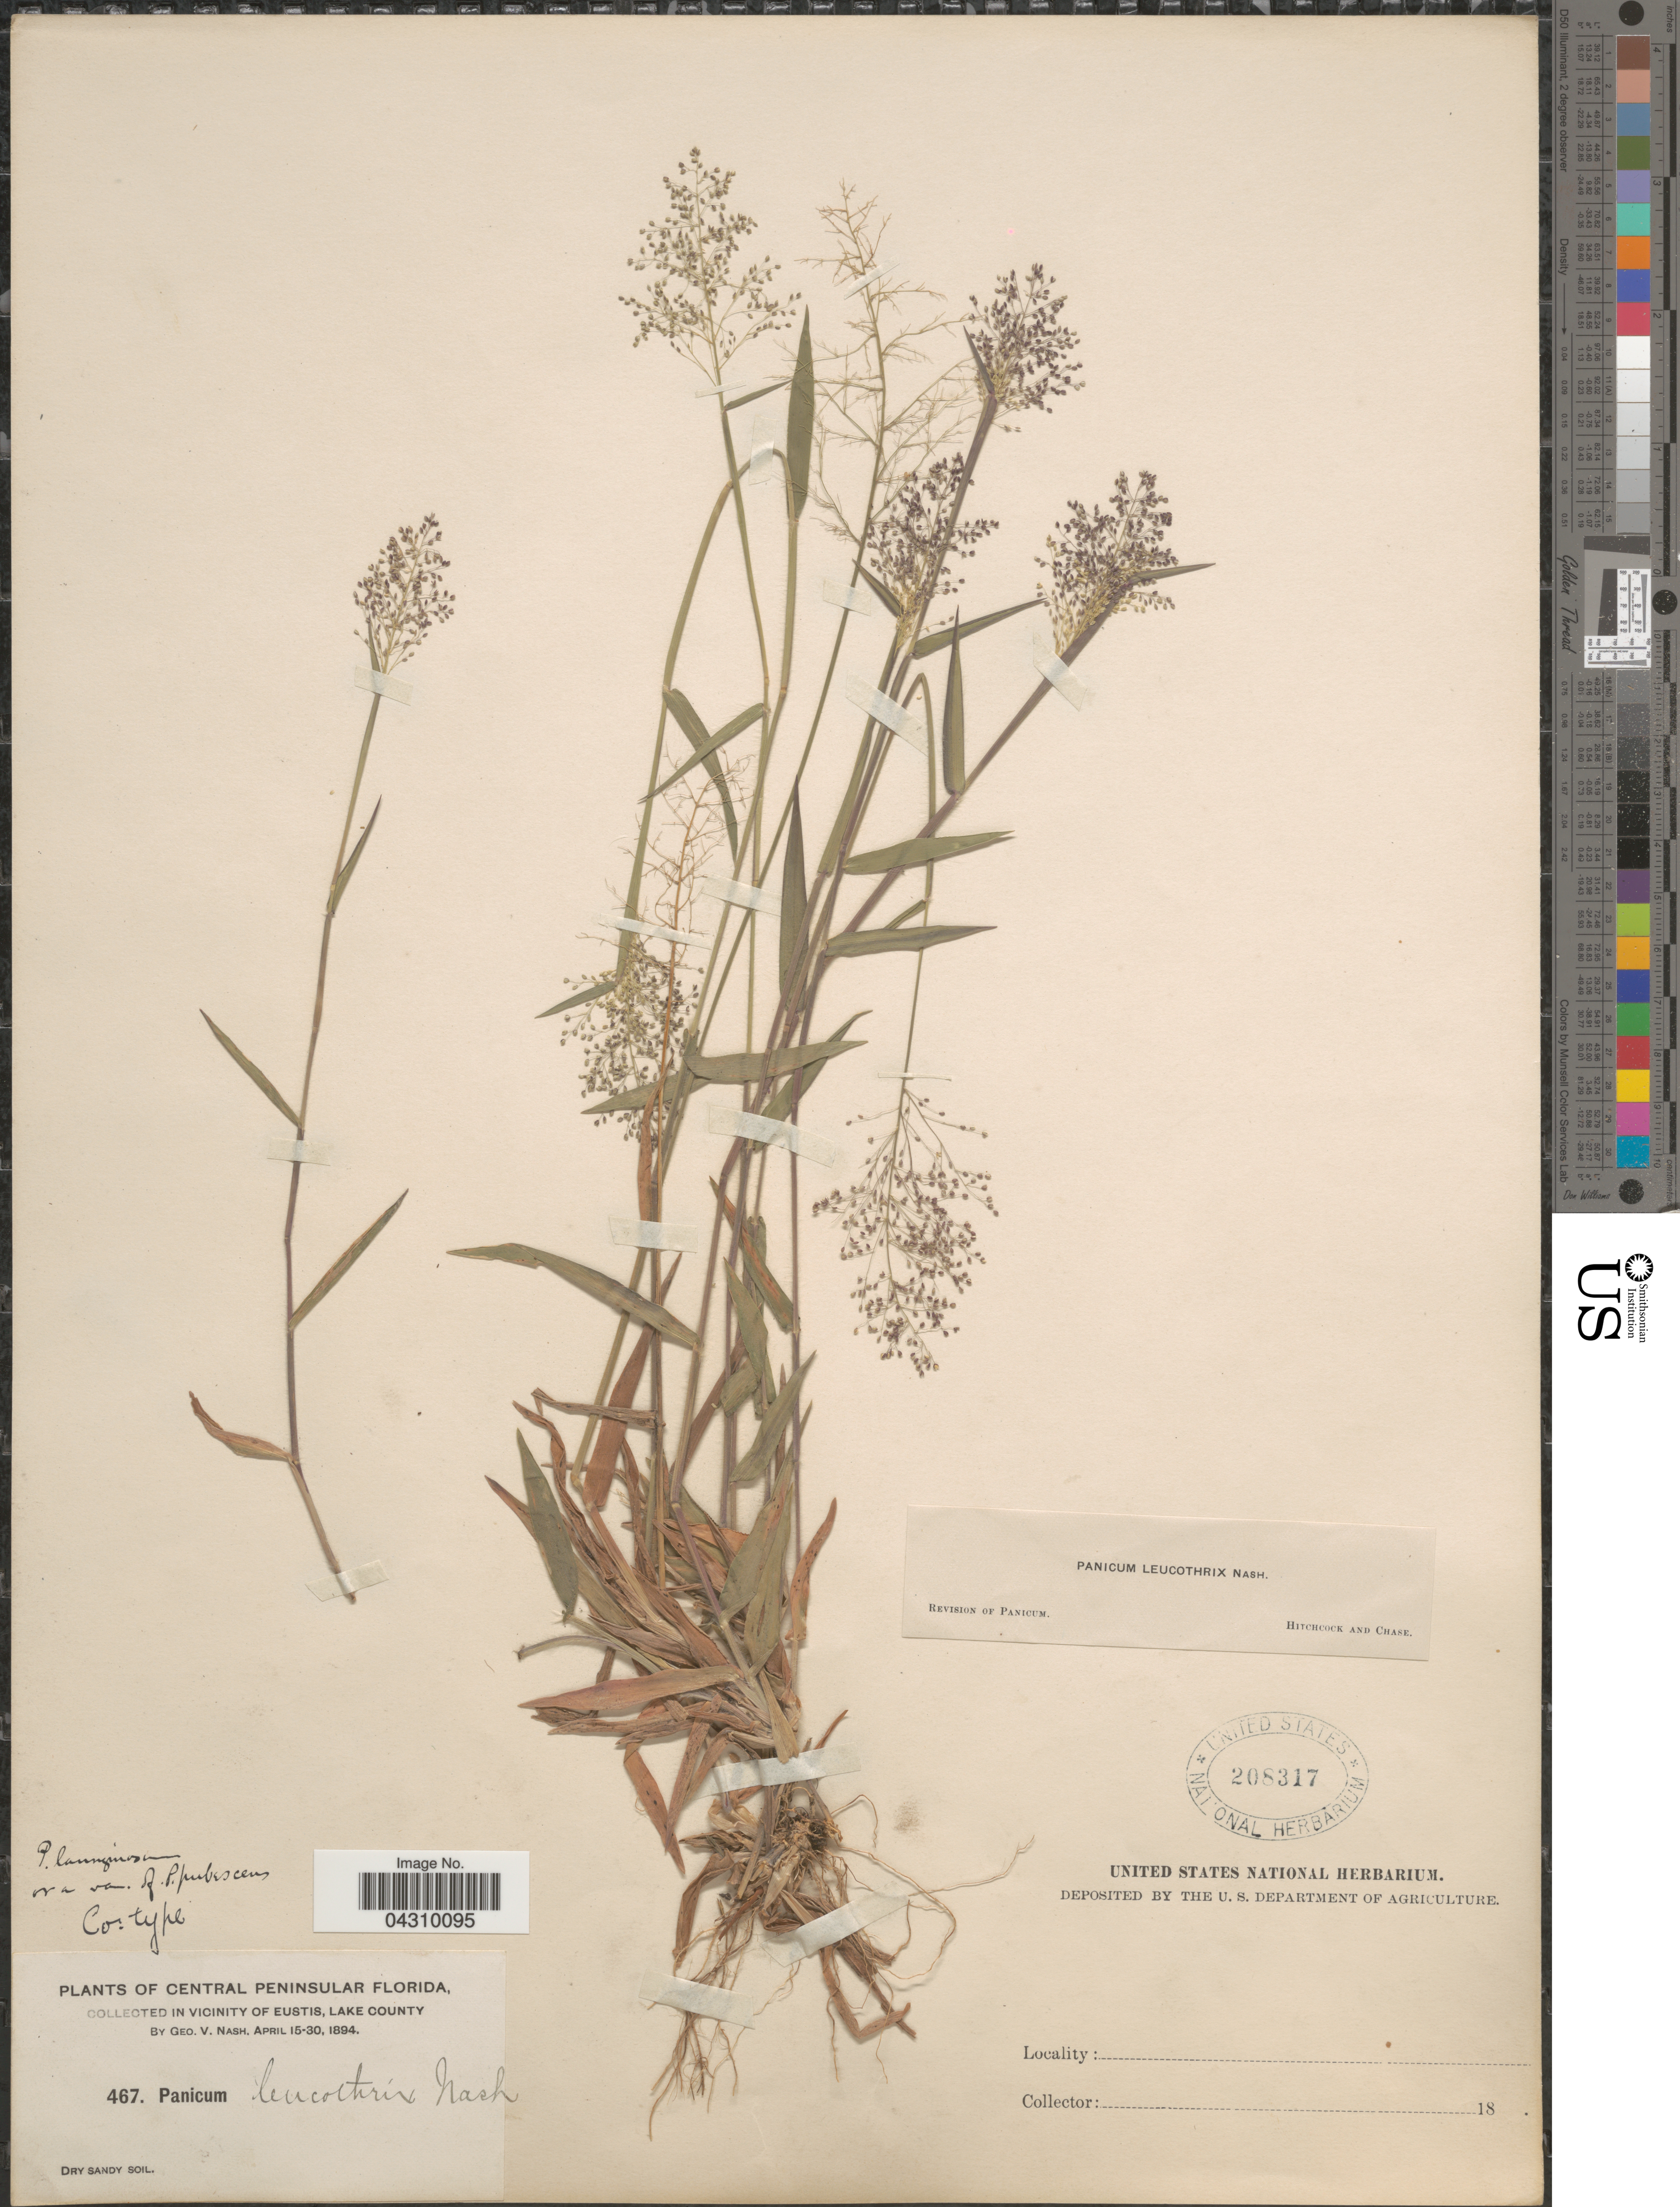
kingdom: Plantae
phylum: Tracheophyta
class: Liliopsida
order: Poales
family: Poaceae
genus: Dichanthelium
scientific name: Dichanthelium acuminatum var. acuminatum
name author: (Sw.) Gould & C.A. Clark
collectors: G. V. Nash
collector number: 467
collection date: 1894-04-15/1894-04-30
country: United States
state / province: Florida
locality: Central Peninsular Florida, in vicinity of Eustis, Lake County.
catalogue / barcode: US 208317